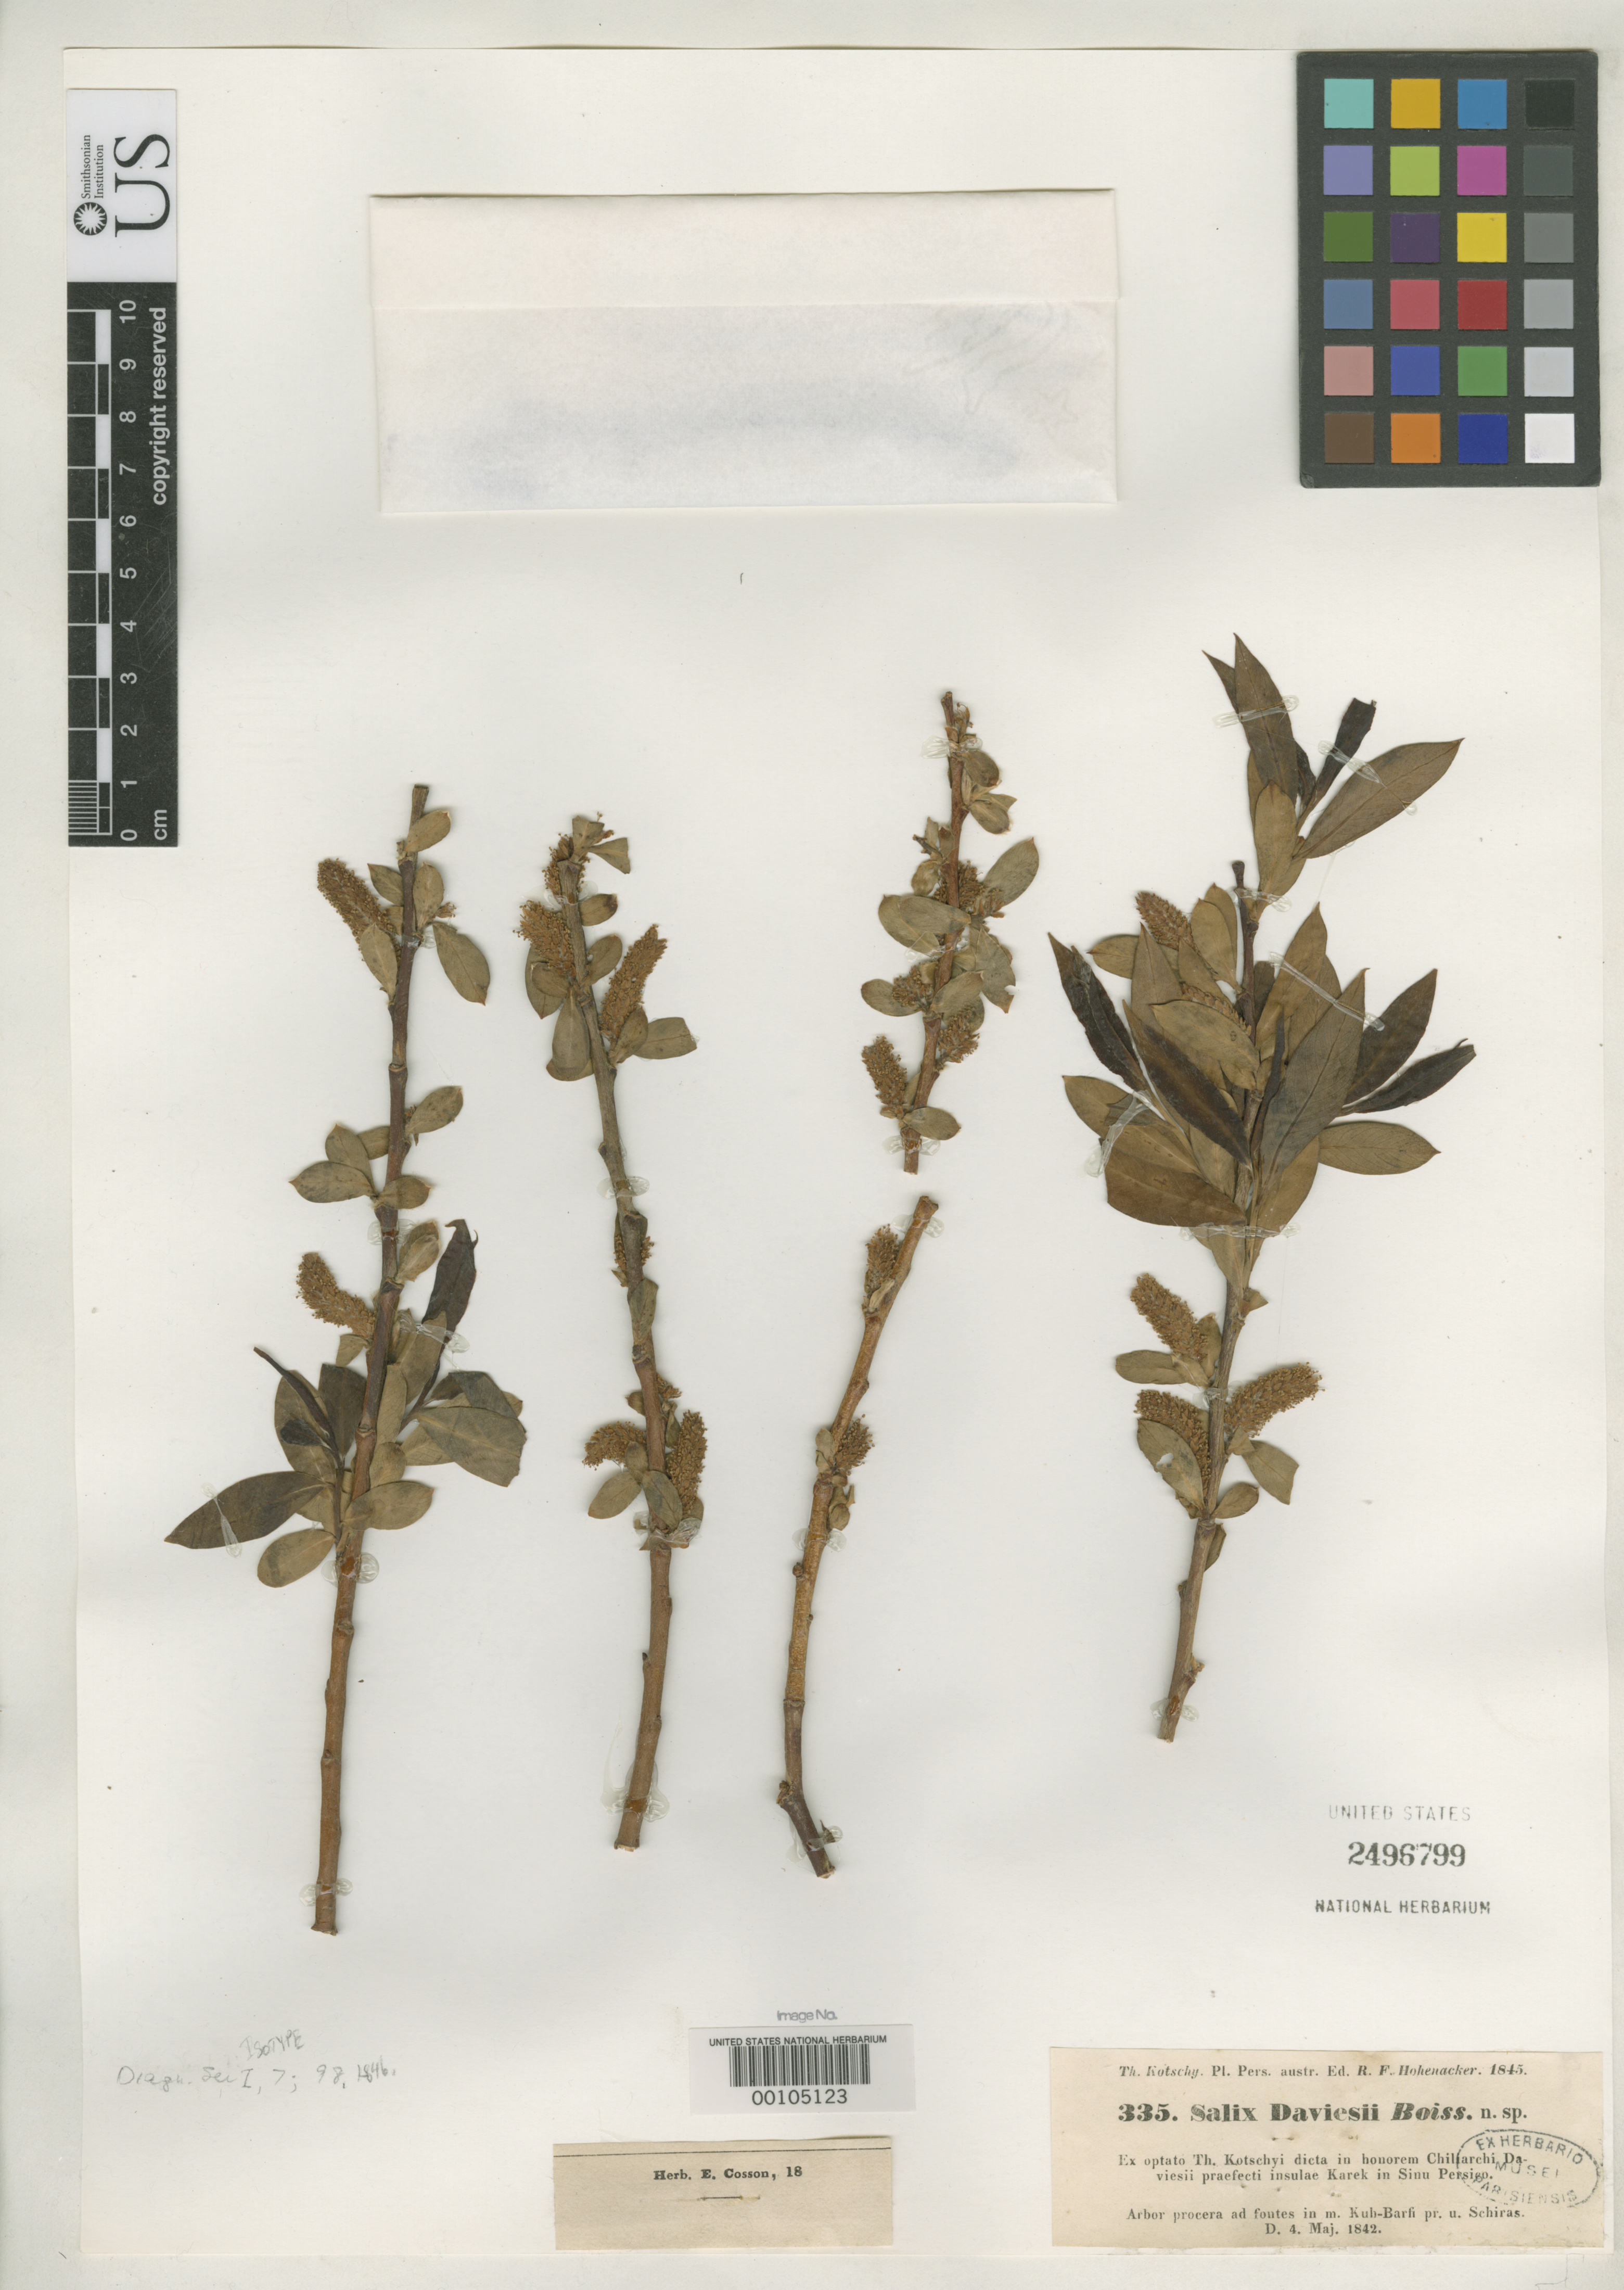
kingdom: Plantae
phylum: Tracheophyta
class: Magnoliopsida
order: Malpighiales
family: Salicaceae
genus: Salix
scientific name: Salix daviesii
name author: Boiss.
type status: Isotype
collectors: K. G. Kotschy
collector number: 335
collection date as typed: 04 May 1842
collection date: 1842-05-04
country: Iran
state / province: Fars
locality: Shiraz.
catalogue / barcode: US 2496799